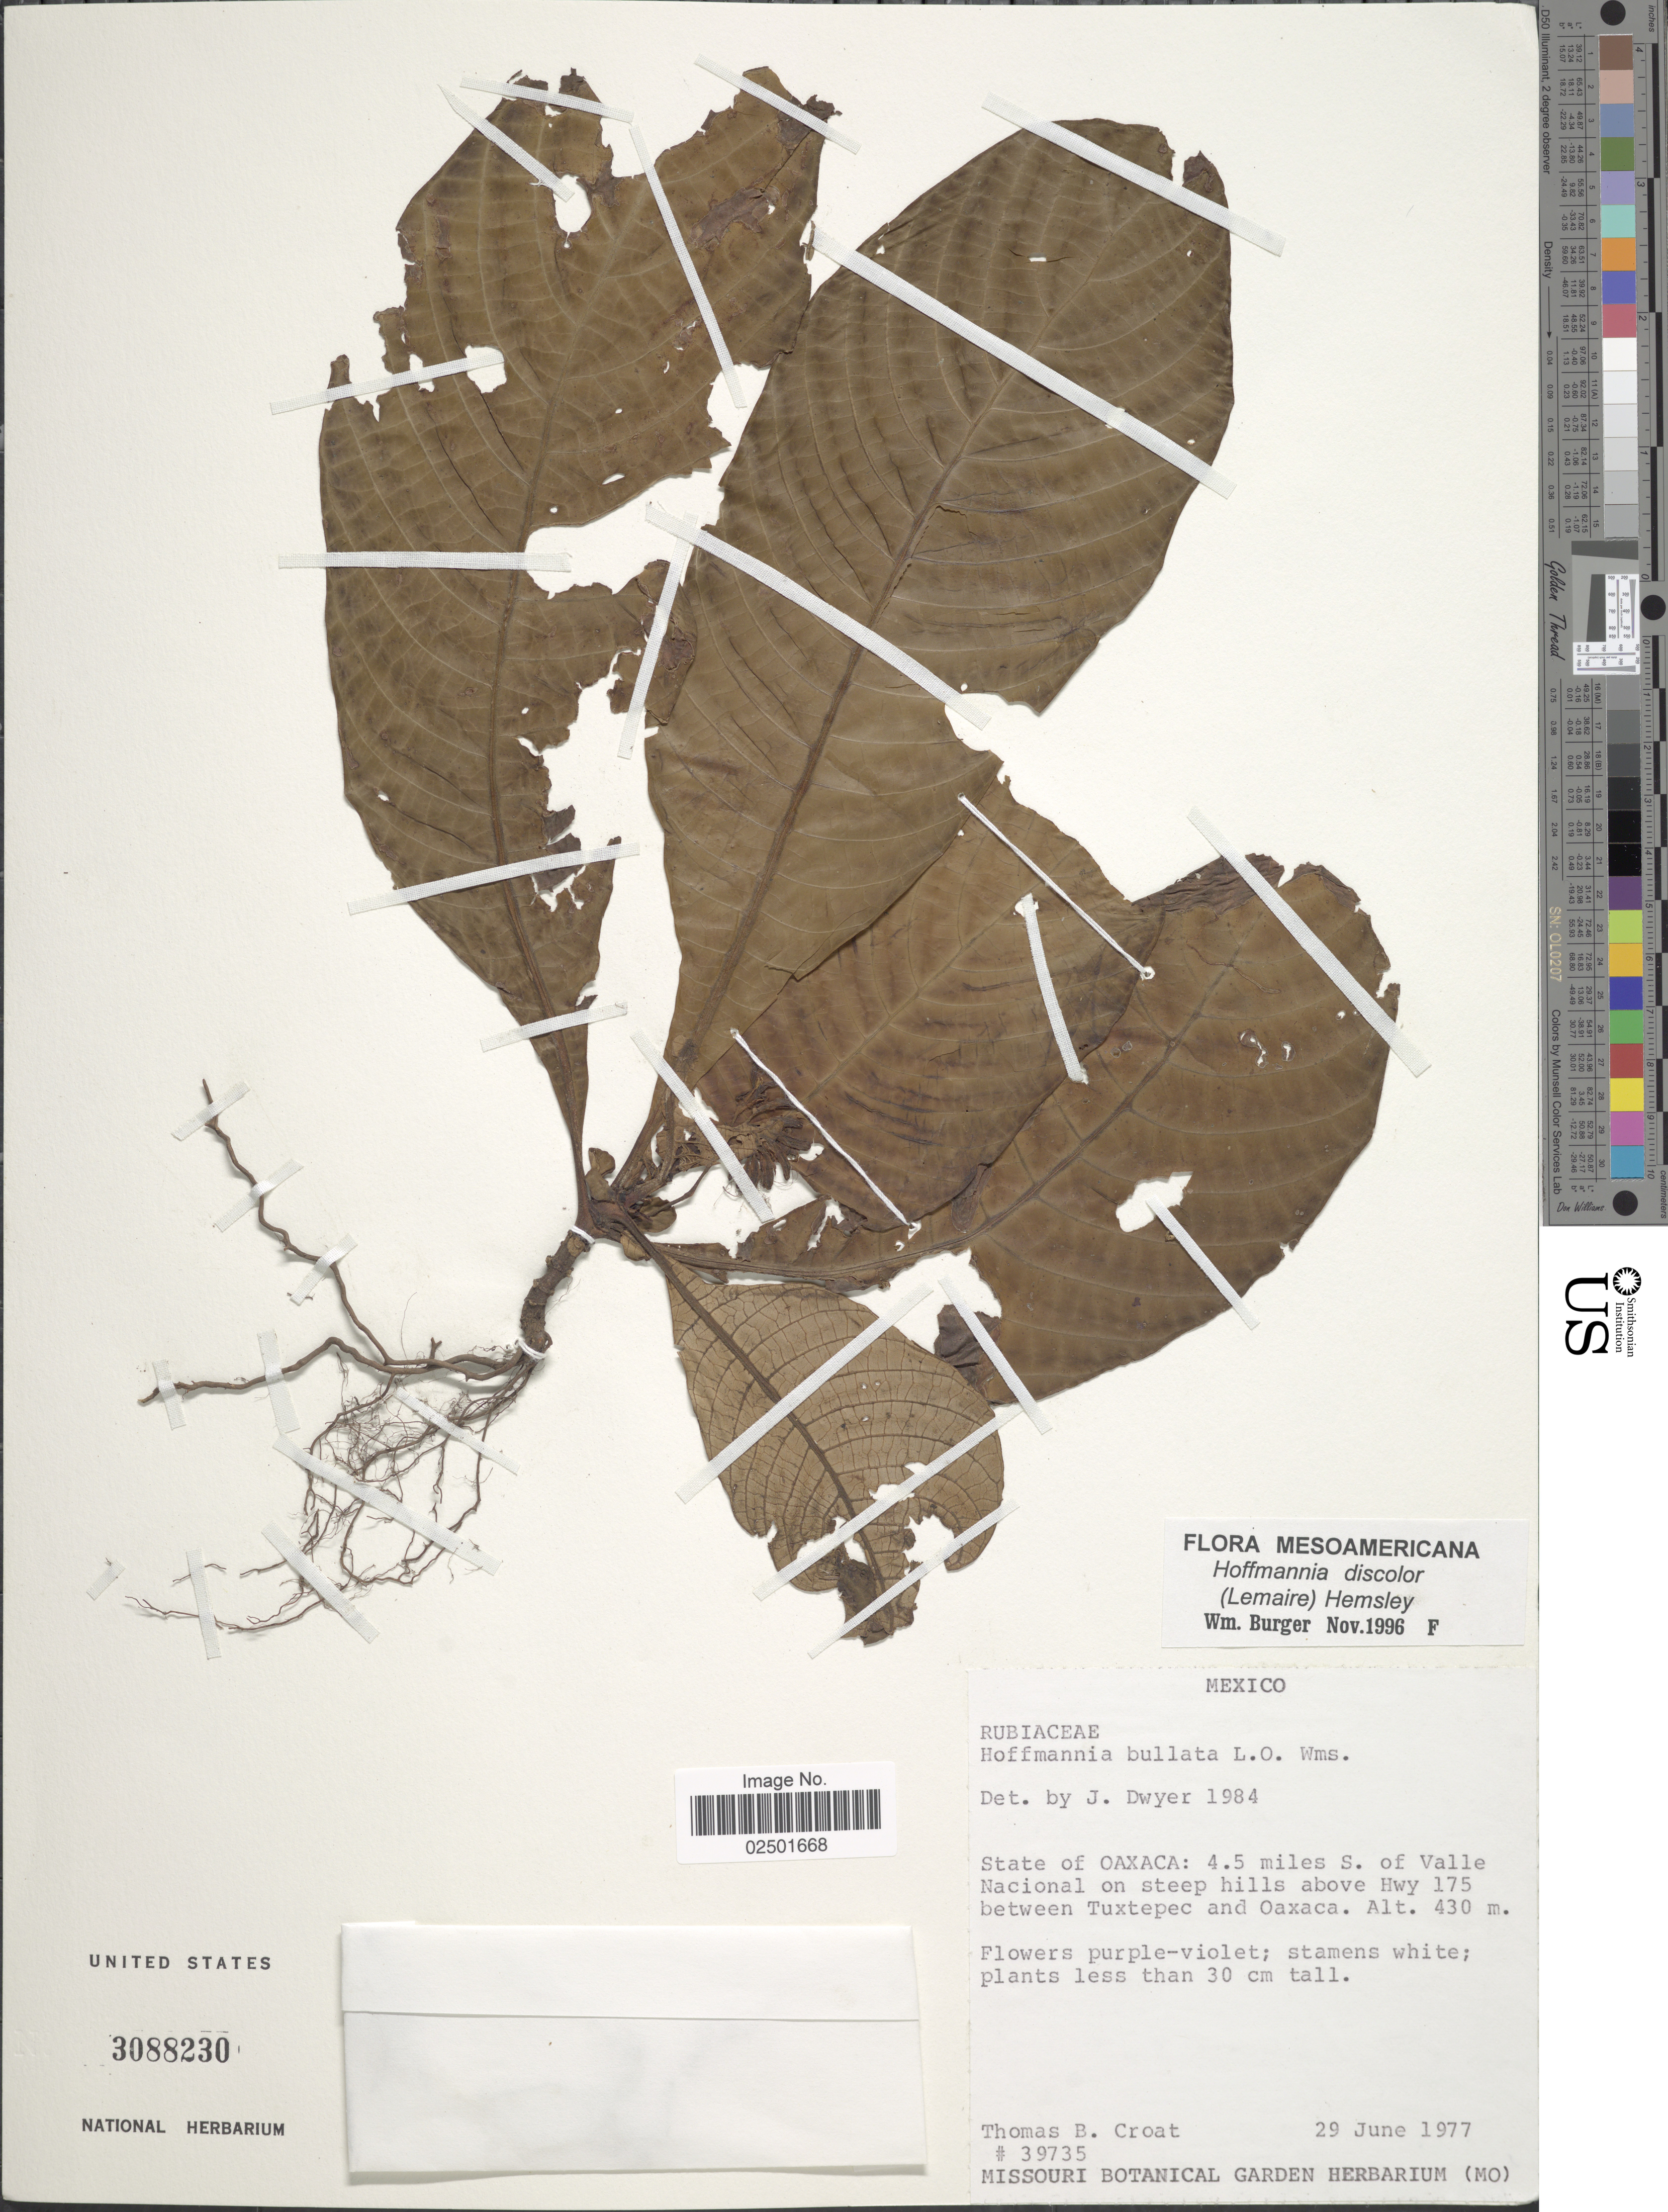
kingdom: Plantae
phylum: Tracheophyta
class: Magnoliopsida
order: Gentianales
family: Rubiaceae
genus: Hoffmannia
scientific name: Hoffmannia discolor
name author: (Lem.) Hemsl.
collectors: T. B. Croat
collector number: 39735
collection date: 1977-06-29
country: Mexico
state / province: Oaxaca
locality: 4.5 miles S of Valle Nacional on steep hills above Hwy 175 between Tuxtepec and Oaxaca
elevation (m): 430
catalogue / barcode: US 3088230